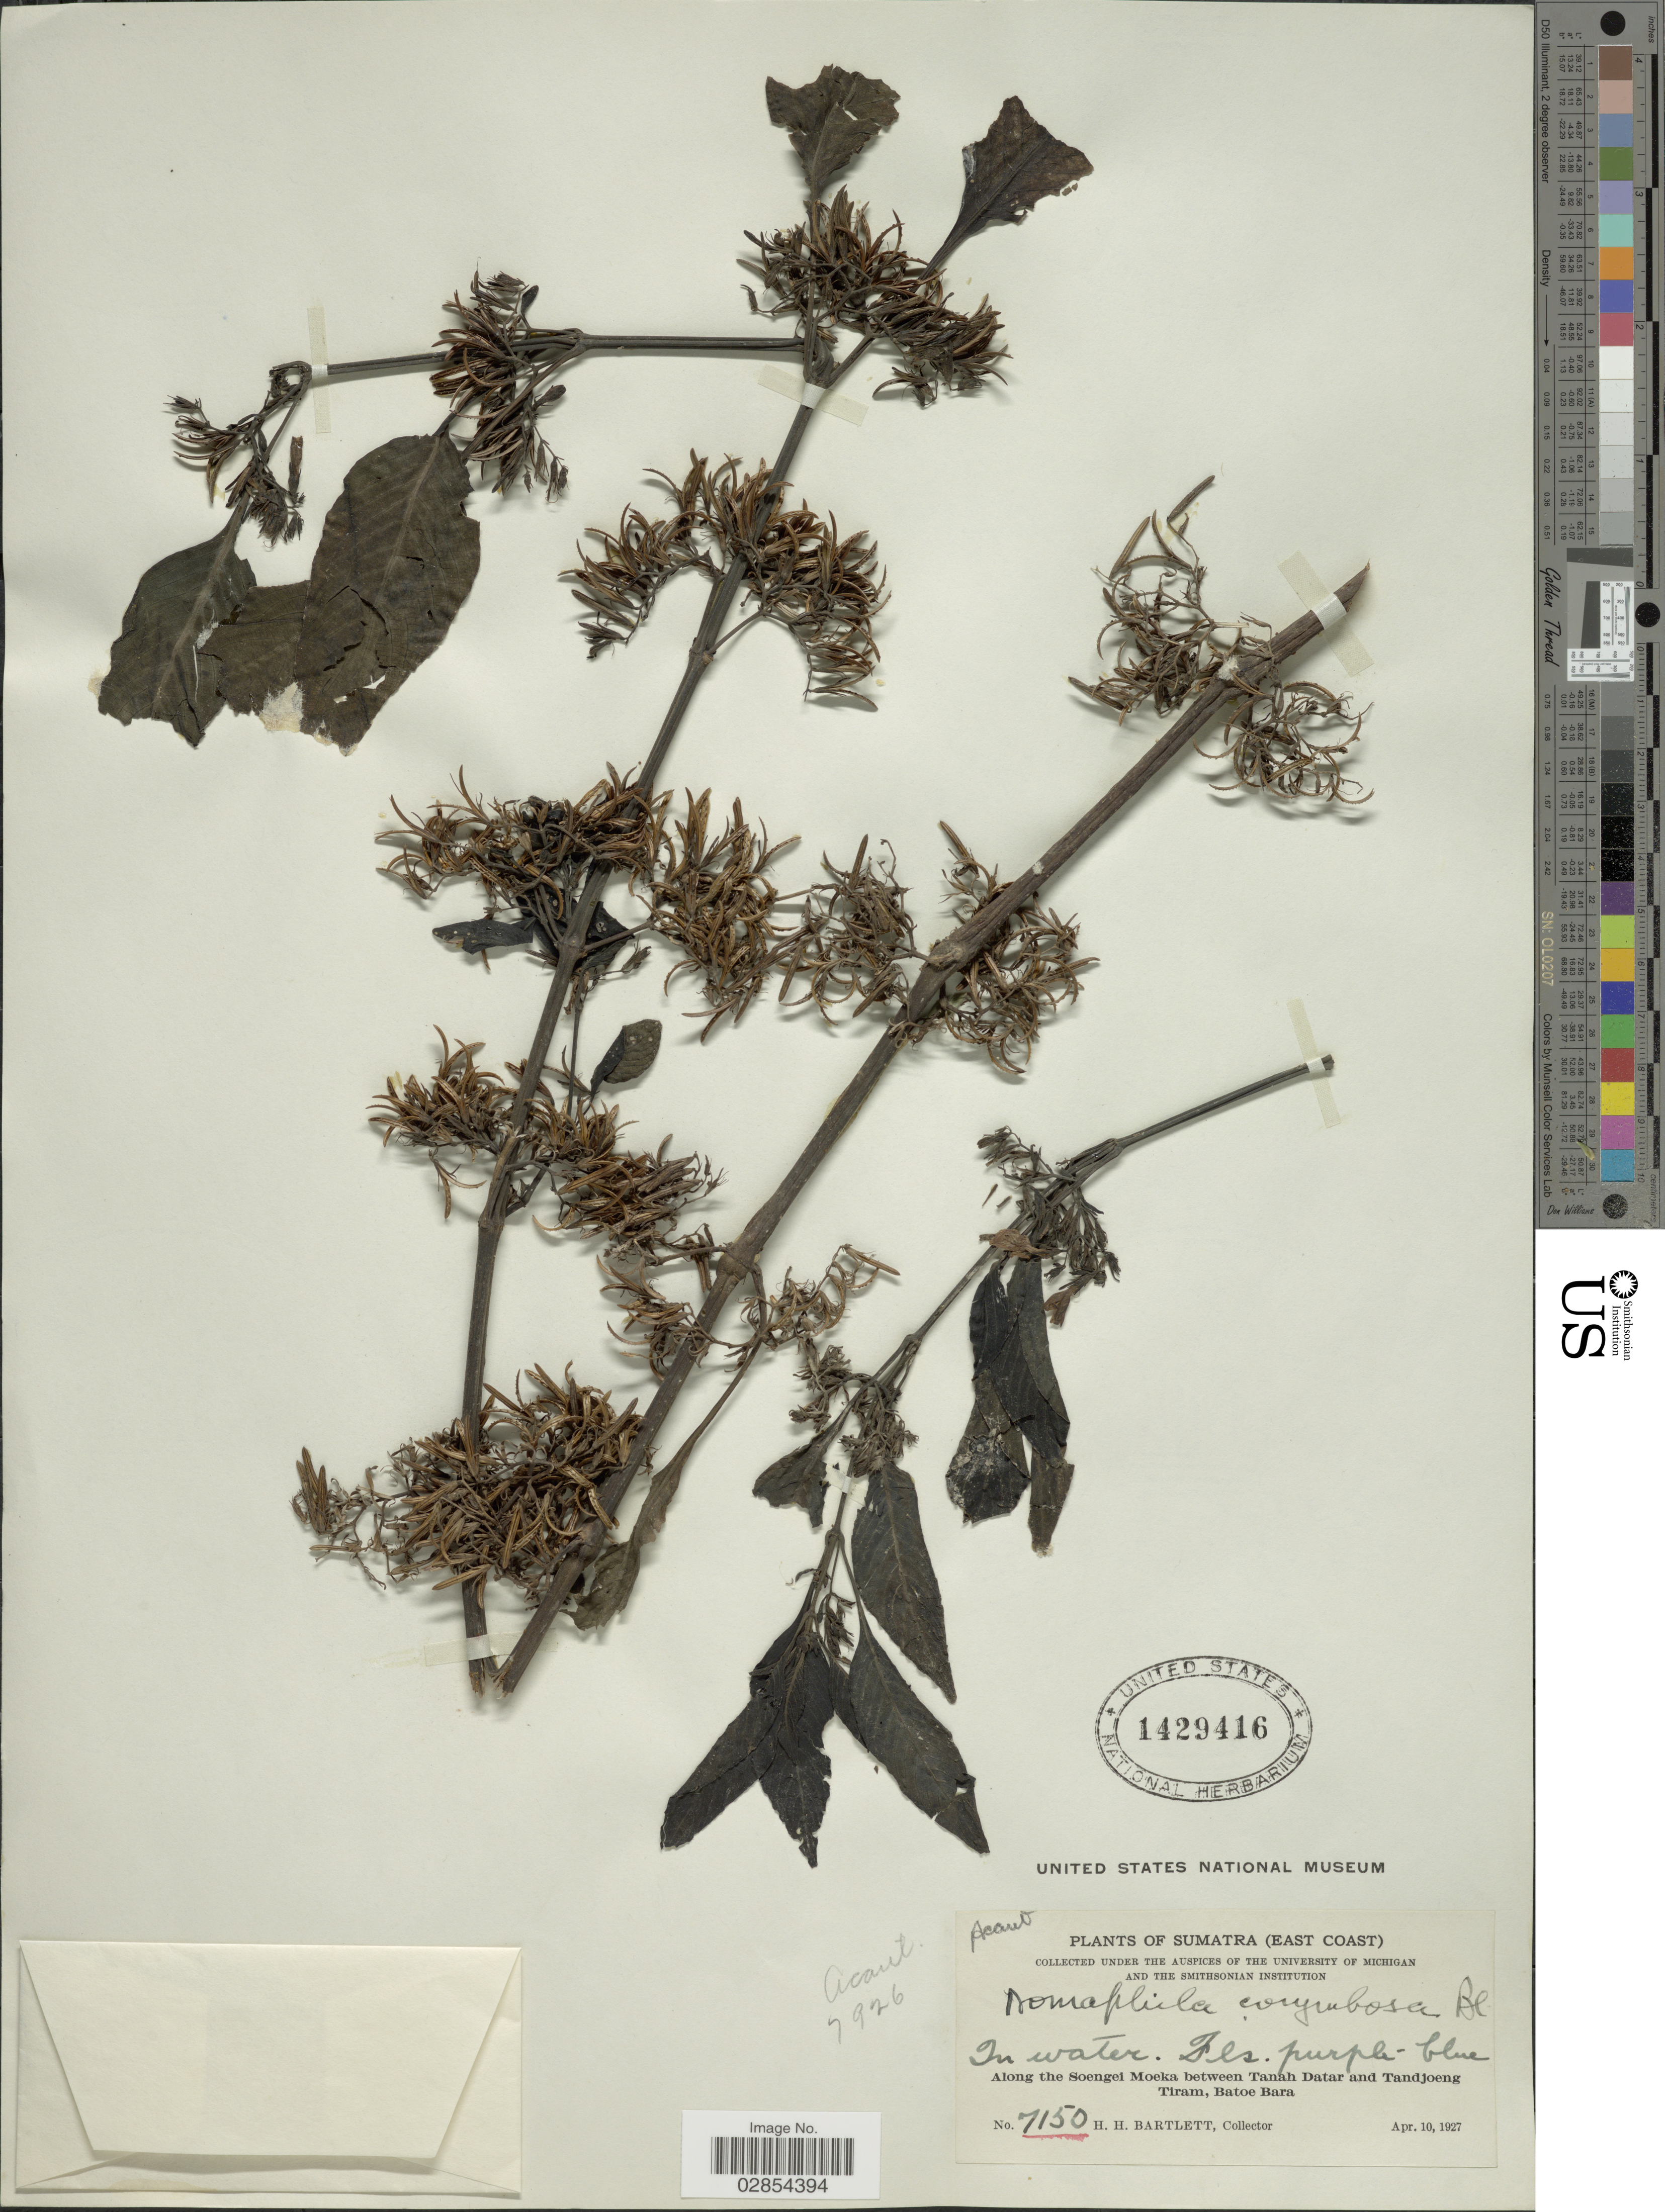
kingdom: Plantae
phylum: Tracheophyta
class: Magnoliopsida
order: Lamiales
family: Acanthaceae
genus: Hygrophila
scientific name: Hygrophila corymbosa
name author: (Blume) Lindau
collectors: H. H. Bartlett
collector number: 7150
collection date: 1927-04-10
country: Indonesia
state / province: Sumatra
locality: (East Coast). Along the Soengel Moeka between Tanah Datar and Tandjoeng Tiram, Batoe Bara.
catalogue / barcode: US 1429416